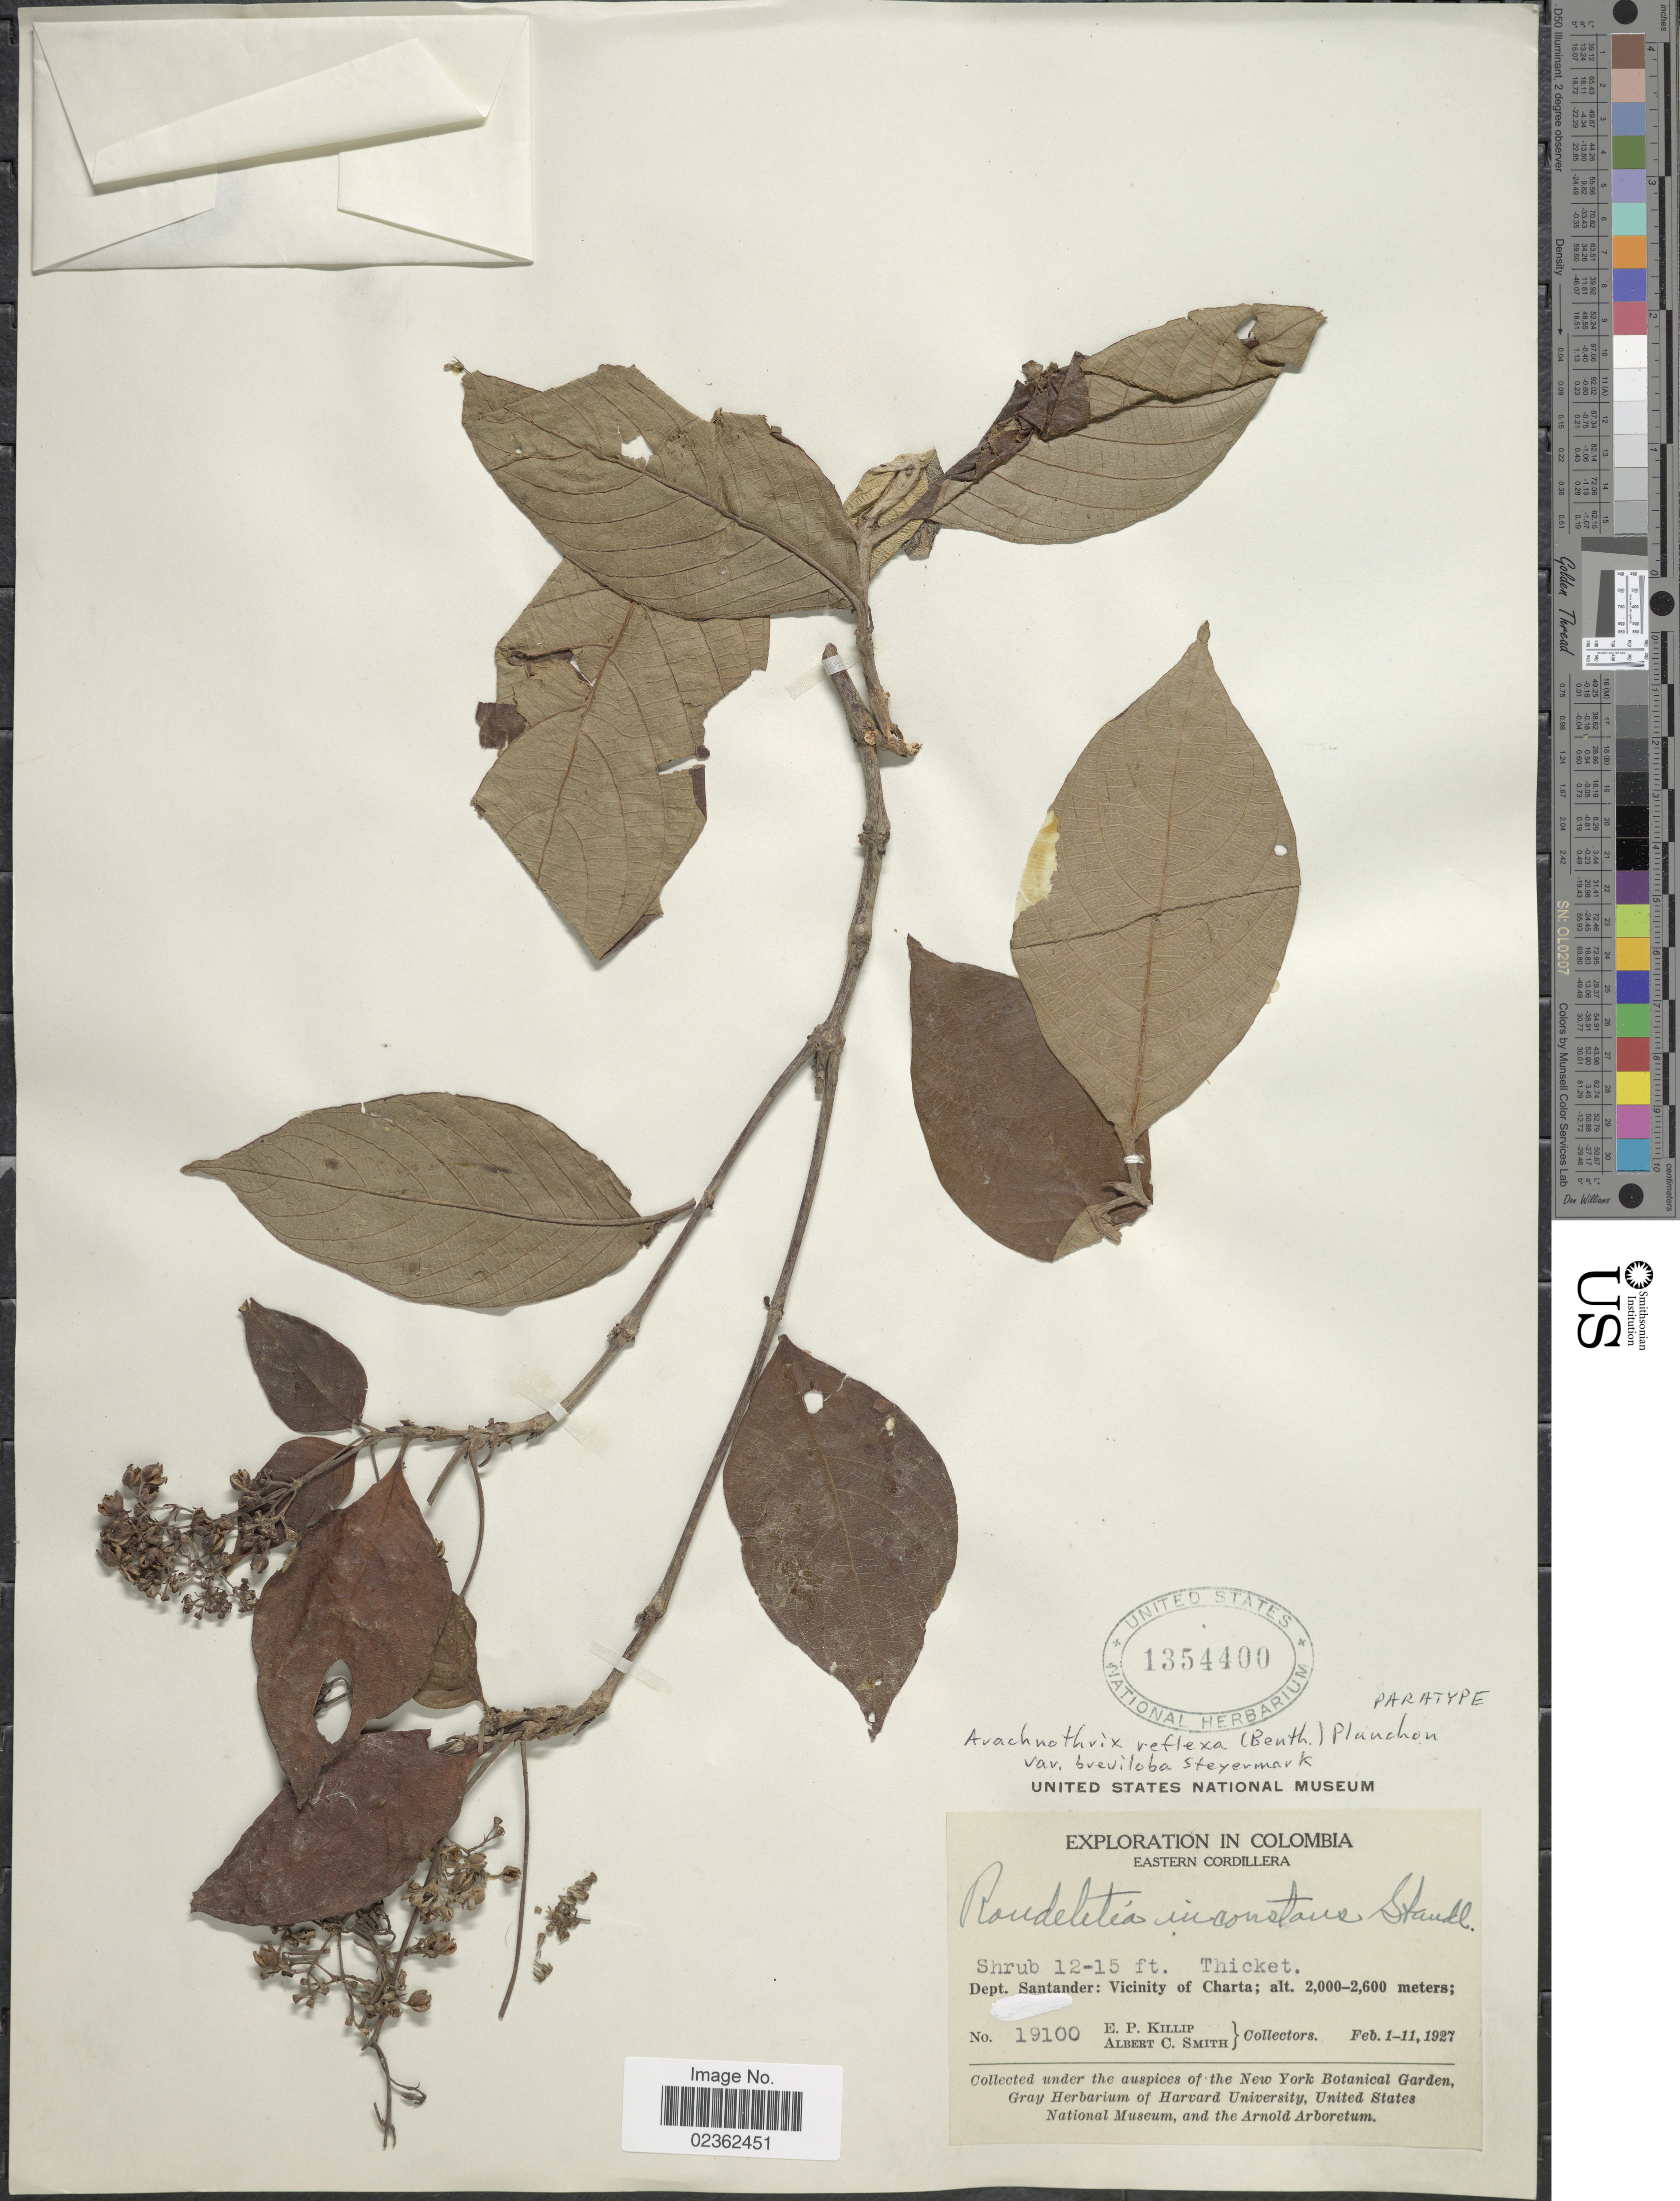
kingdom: Plantae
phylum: Tracheophyta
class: Magnoliopsida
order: Gentianales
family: Rubiaceae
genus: Arachnothryx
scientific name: Arachnothryx reflexa var. breviloba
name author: Steyerm.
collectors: E. P. Killip & A. C. Smith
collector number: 19100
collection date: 1927-02-01/1927-02-11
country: Colombia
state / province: Santander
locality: Eastern Cordillera, Vicinity of Charta.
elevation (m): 2000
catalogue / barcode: US 1354400